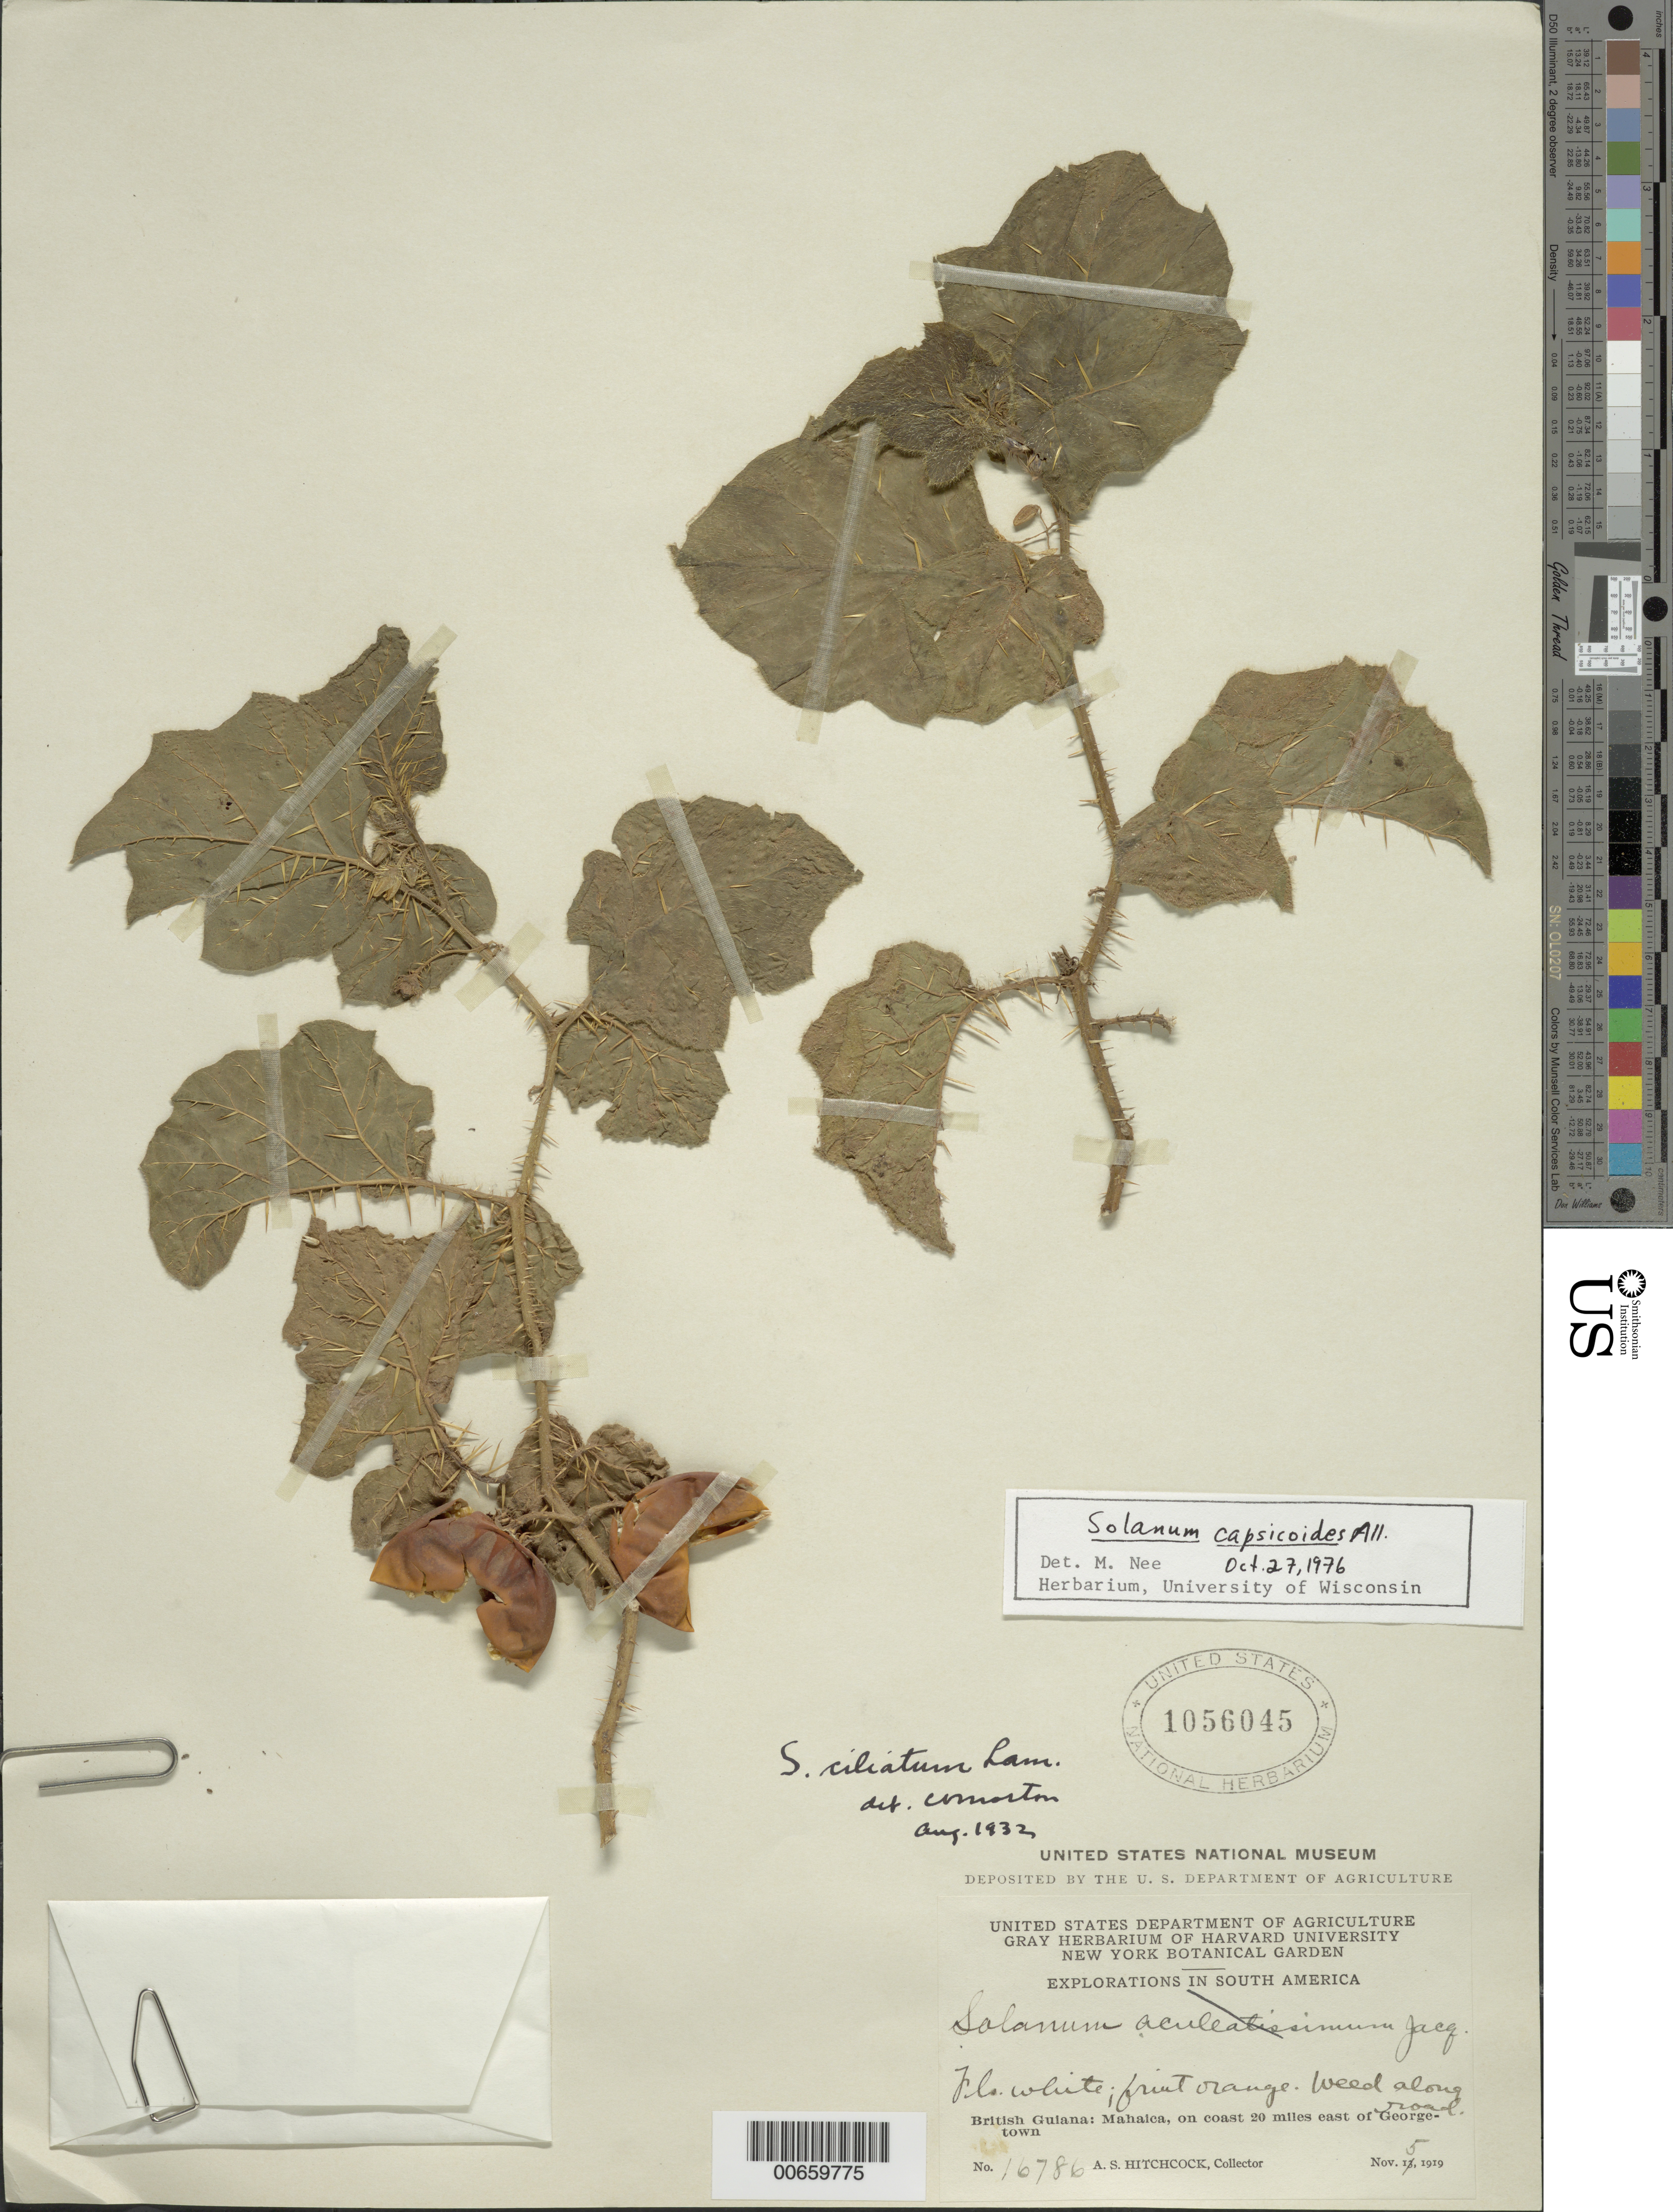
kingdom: Plantae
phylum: Tracheophyta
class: Magnoliopsida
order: Solanales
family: Solanaceae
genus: Solanum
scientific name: Solanum capsicoides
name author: All.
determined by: Nee, Michael H.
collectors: A. S. Hitchcock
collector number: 16786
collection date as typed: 11 Nov 1919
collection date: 1919-11-11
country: Guyana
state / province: Demerara-Mahaica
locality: Mahaica, on coast 20 miles east of Georgetown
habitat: roadside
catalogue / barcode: US 1056045